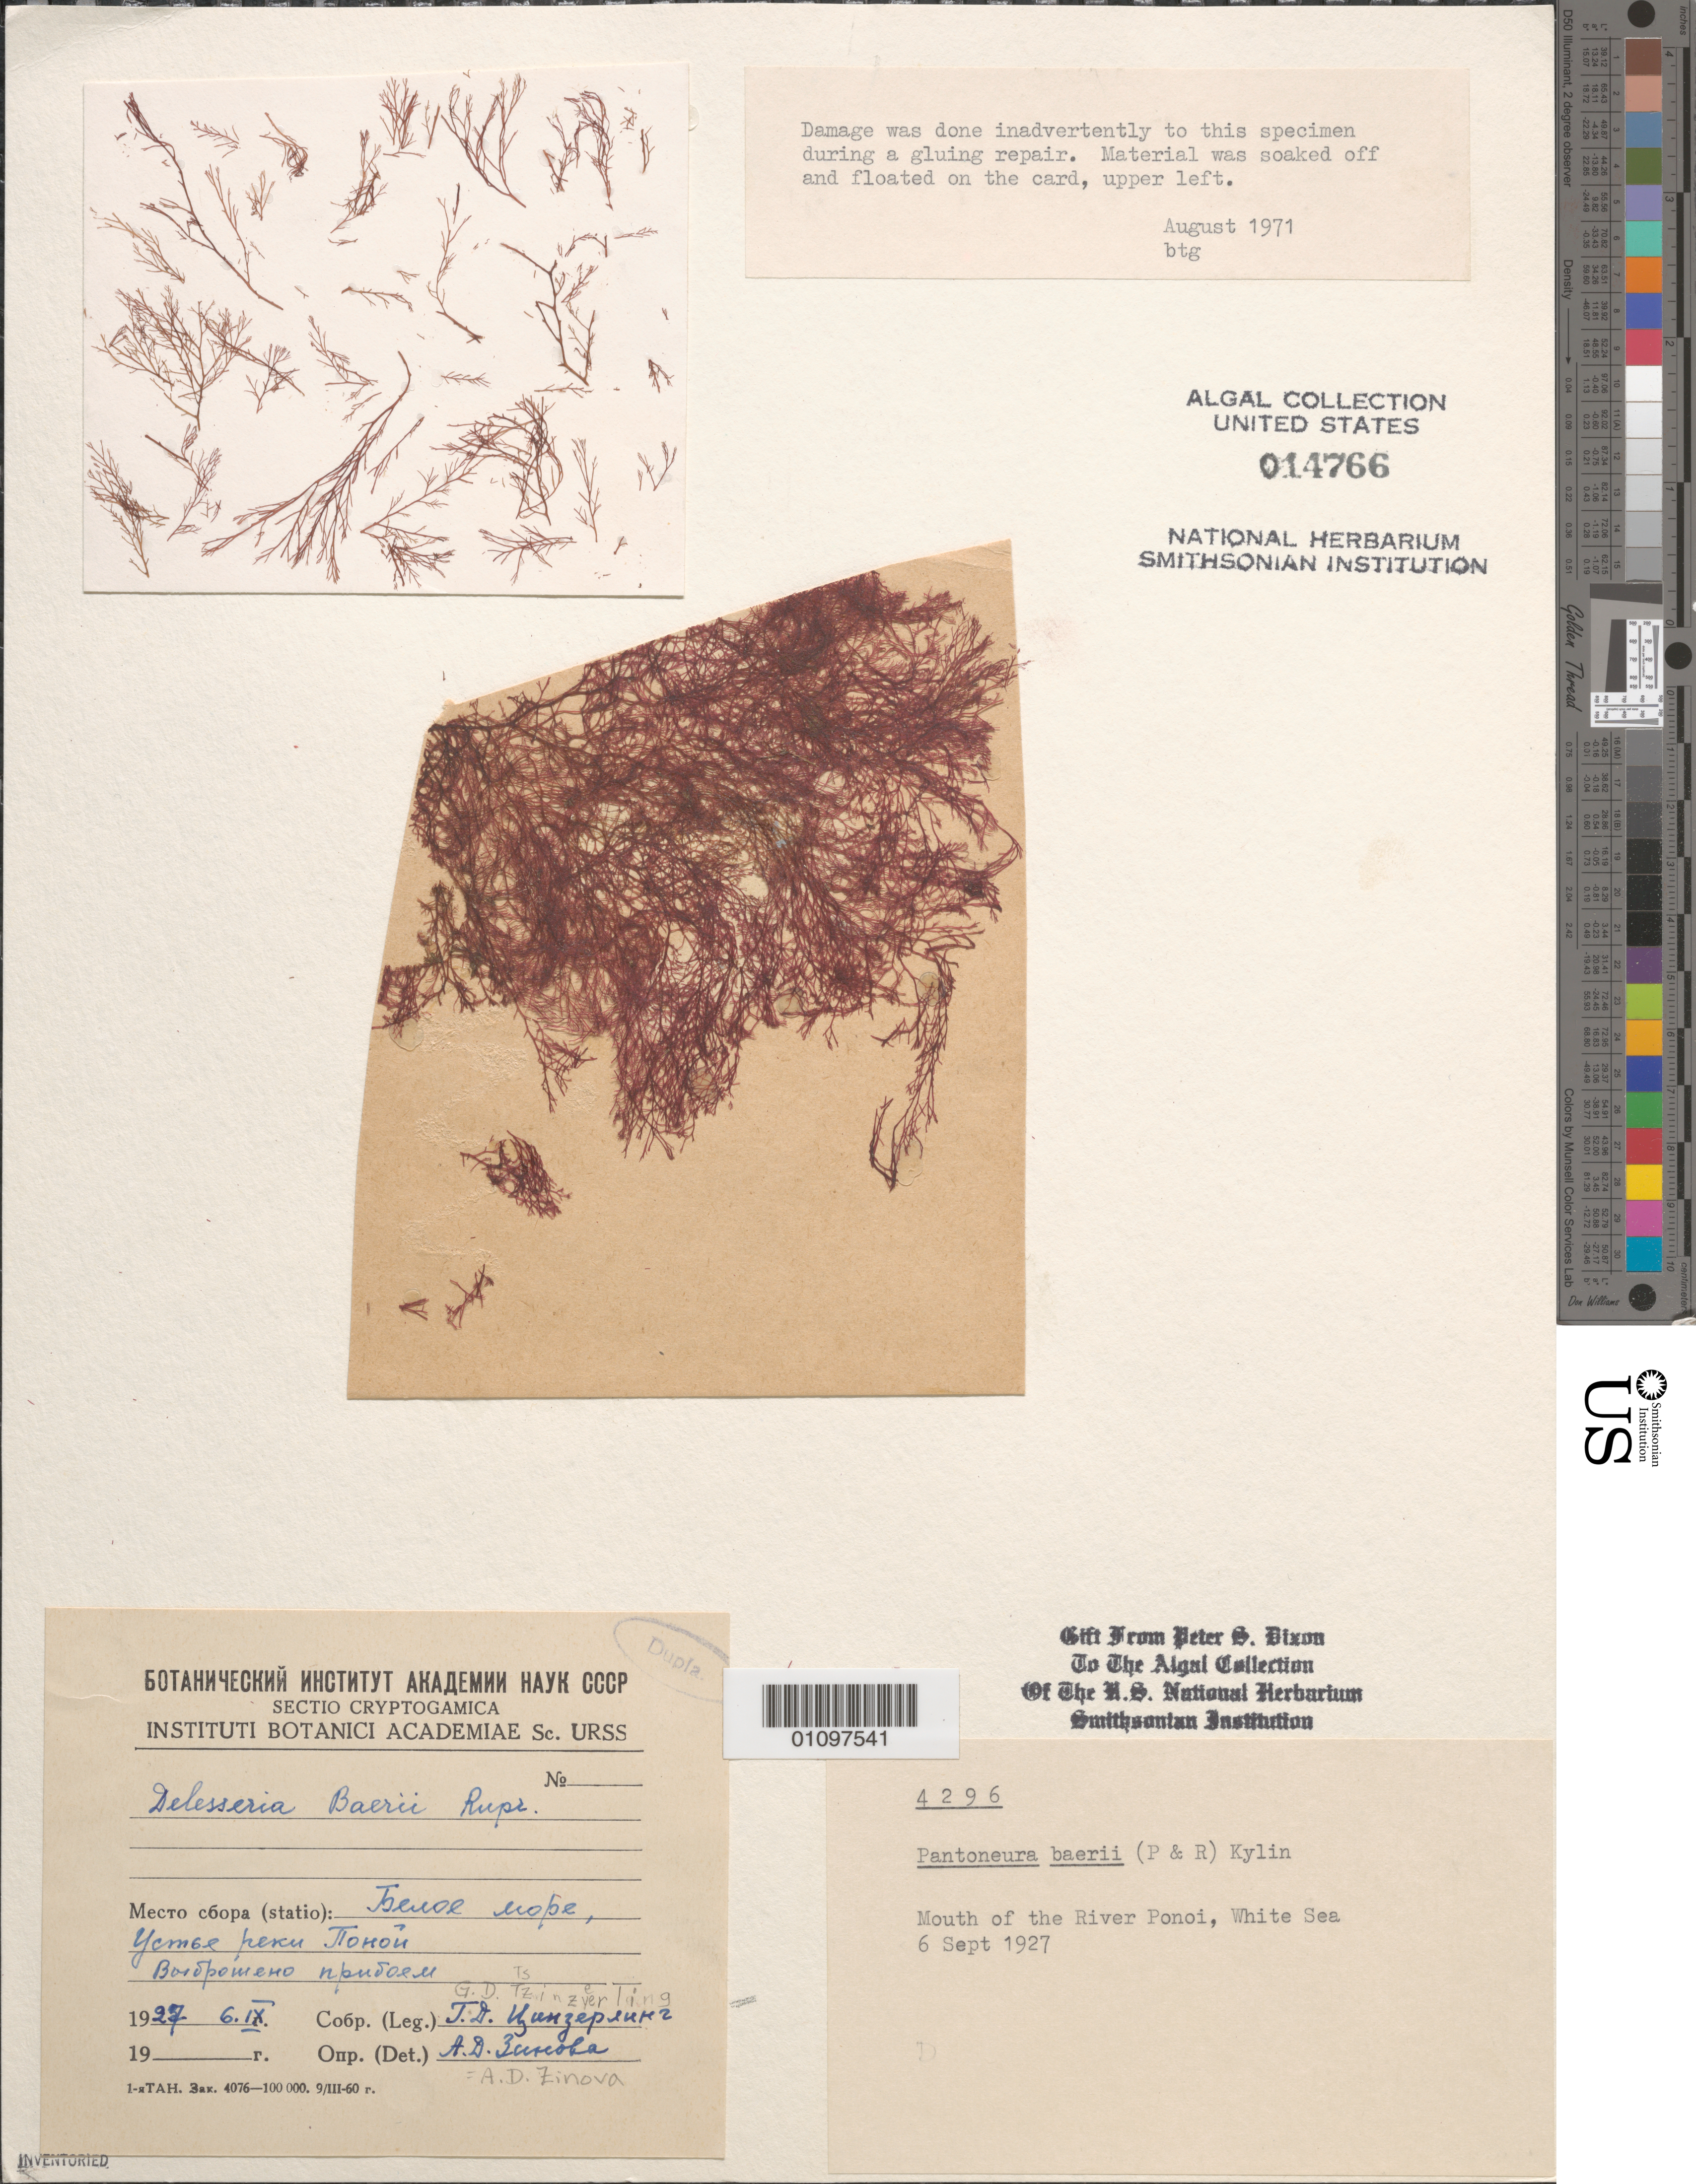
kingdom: Plantae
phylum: Rhodophyta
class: Florideophyceae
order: Ceramiales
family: Delesseriaceae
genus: Pantoneura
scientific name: Pantoneura fabriciana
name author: (Lyngb.) M.J. Wynne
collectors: G. Tsinzerling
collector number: PSD 4296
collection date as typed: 06 Sep 1927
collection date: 1927-09-06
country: Russian Federation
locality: Ponoi River mouth, White Sea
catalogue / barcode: US 14766